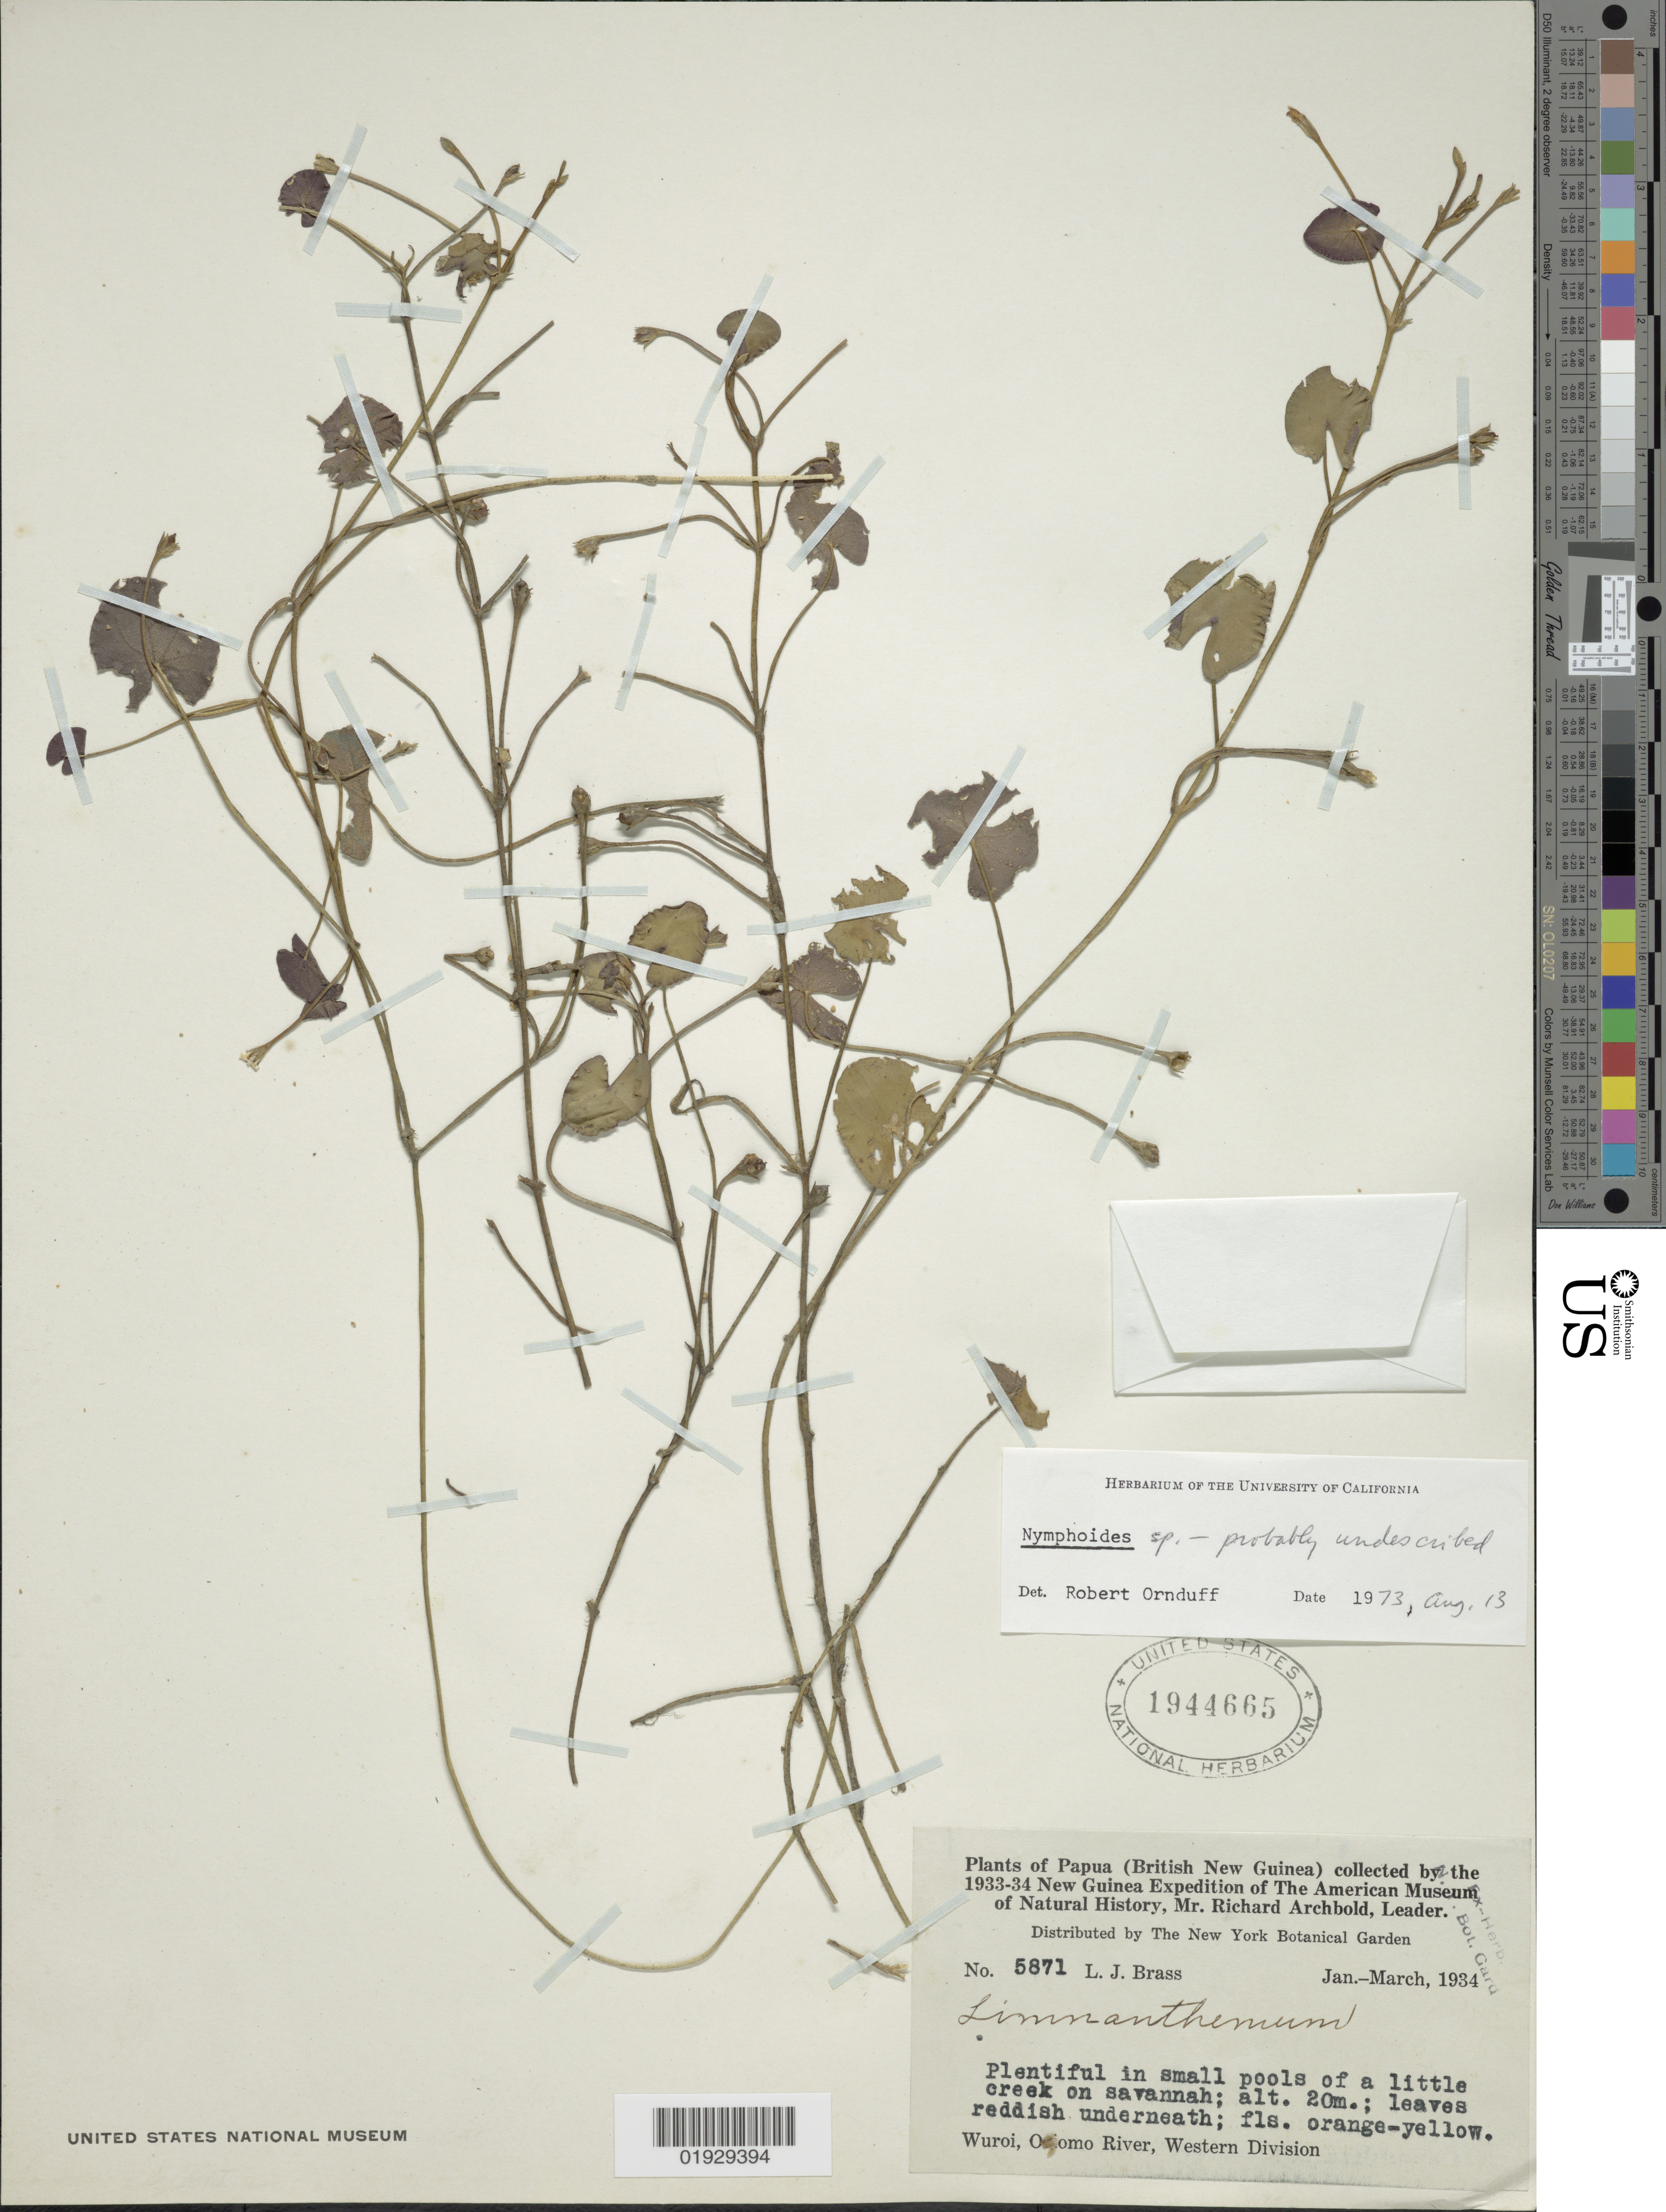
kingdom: Plantae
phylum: Tracheophyta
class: Magnoliopsida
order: Asterales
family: Menyanthaceae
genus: Nymphoides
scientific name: Nymphoides sp.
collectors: L. J. Brass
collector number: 5871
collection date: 1934-01/1934-03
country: Papua New Guinea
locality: British New Guinea. Wuroi, O [interpreted]omo River, Western Division.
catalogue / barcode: US 1944665